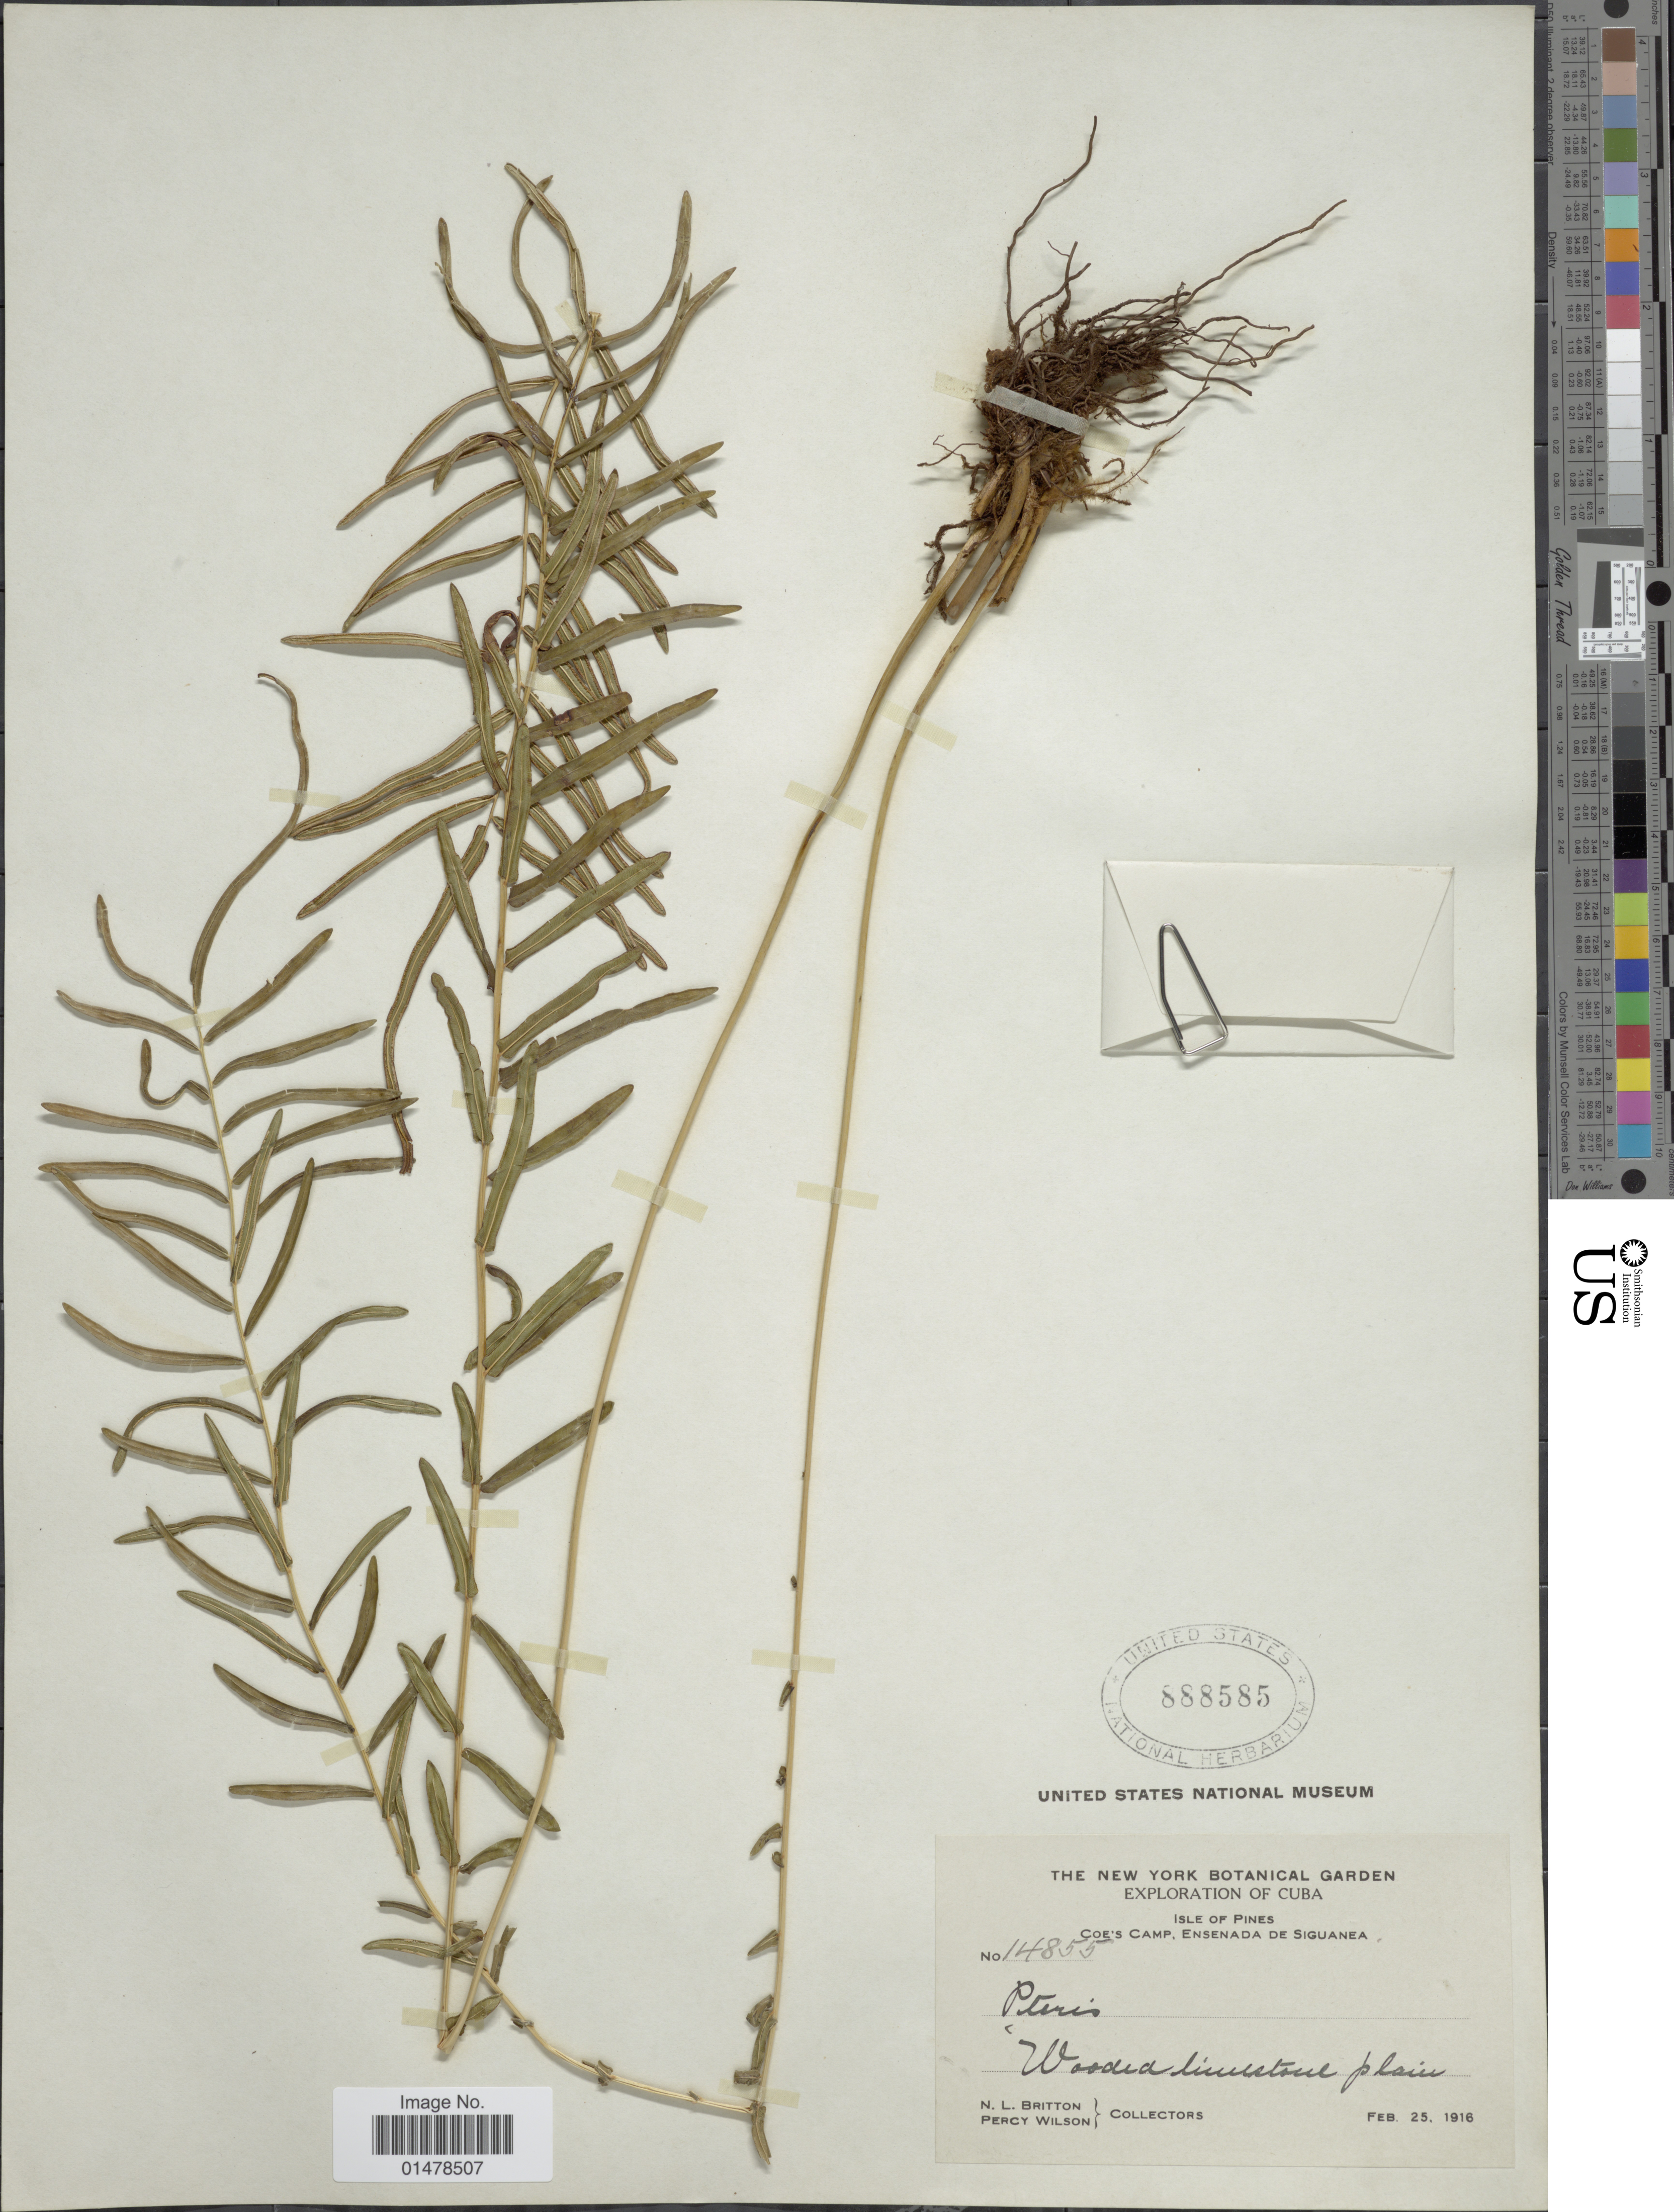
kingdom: Plantae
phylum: Tracheophyta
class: Polypodiopsida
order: Polypodiales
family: Pteridaceae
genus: Pteris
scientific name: Pteris bahamenis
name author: (J. Agardh) Fée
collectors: N. Britton & P. Wilson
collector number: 14855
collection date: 1916-02-25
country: Cuba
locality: Isle of Pines, Coe's Camp, Ensenada de Siguanea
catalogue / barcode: US 888585